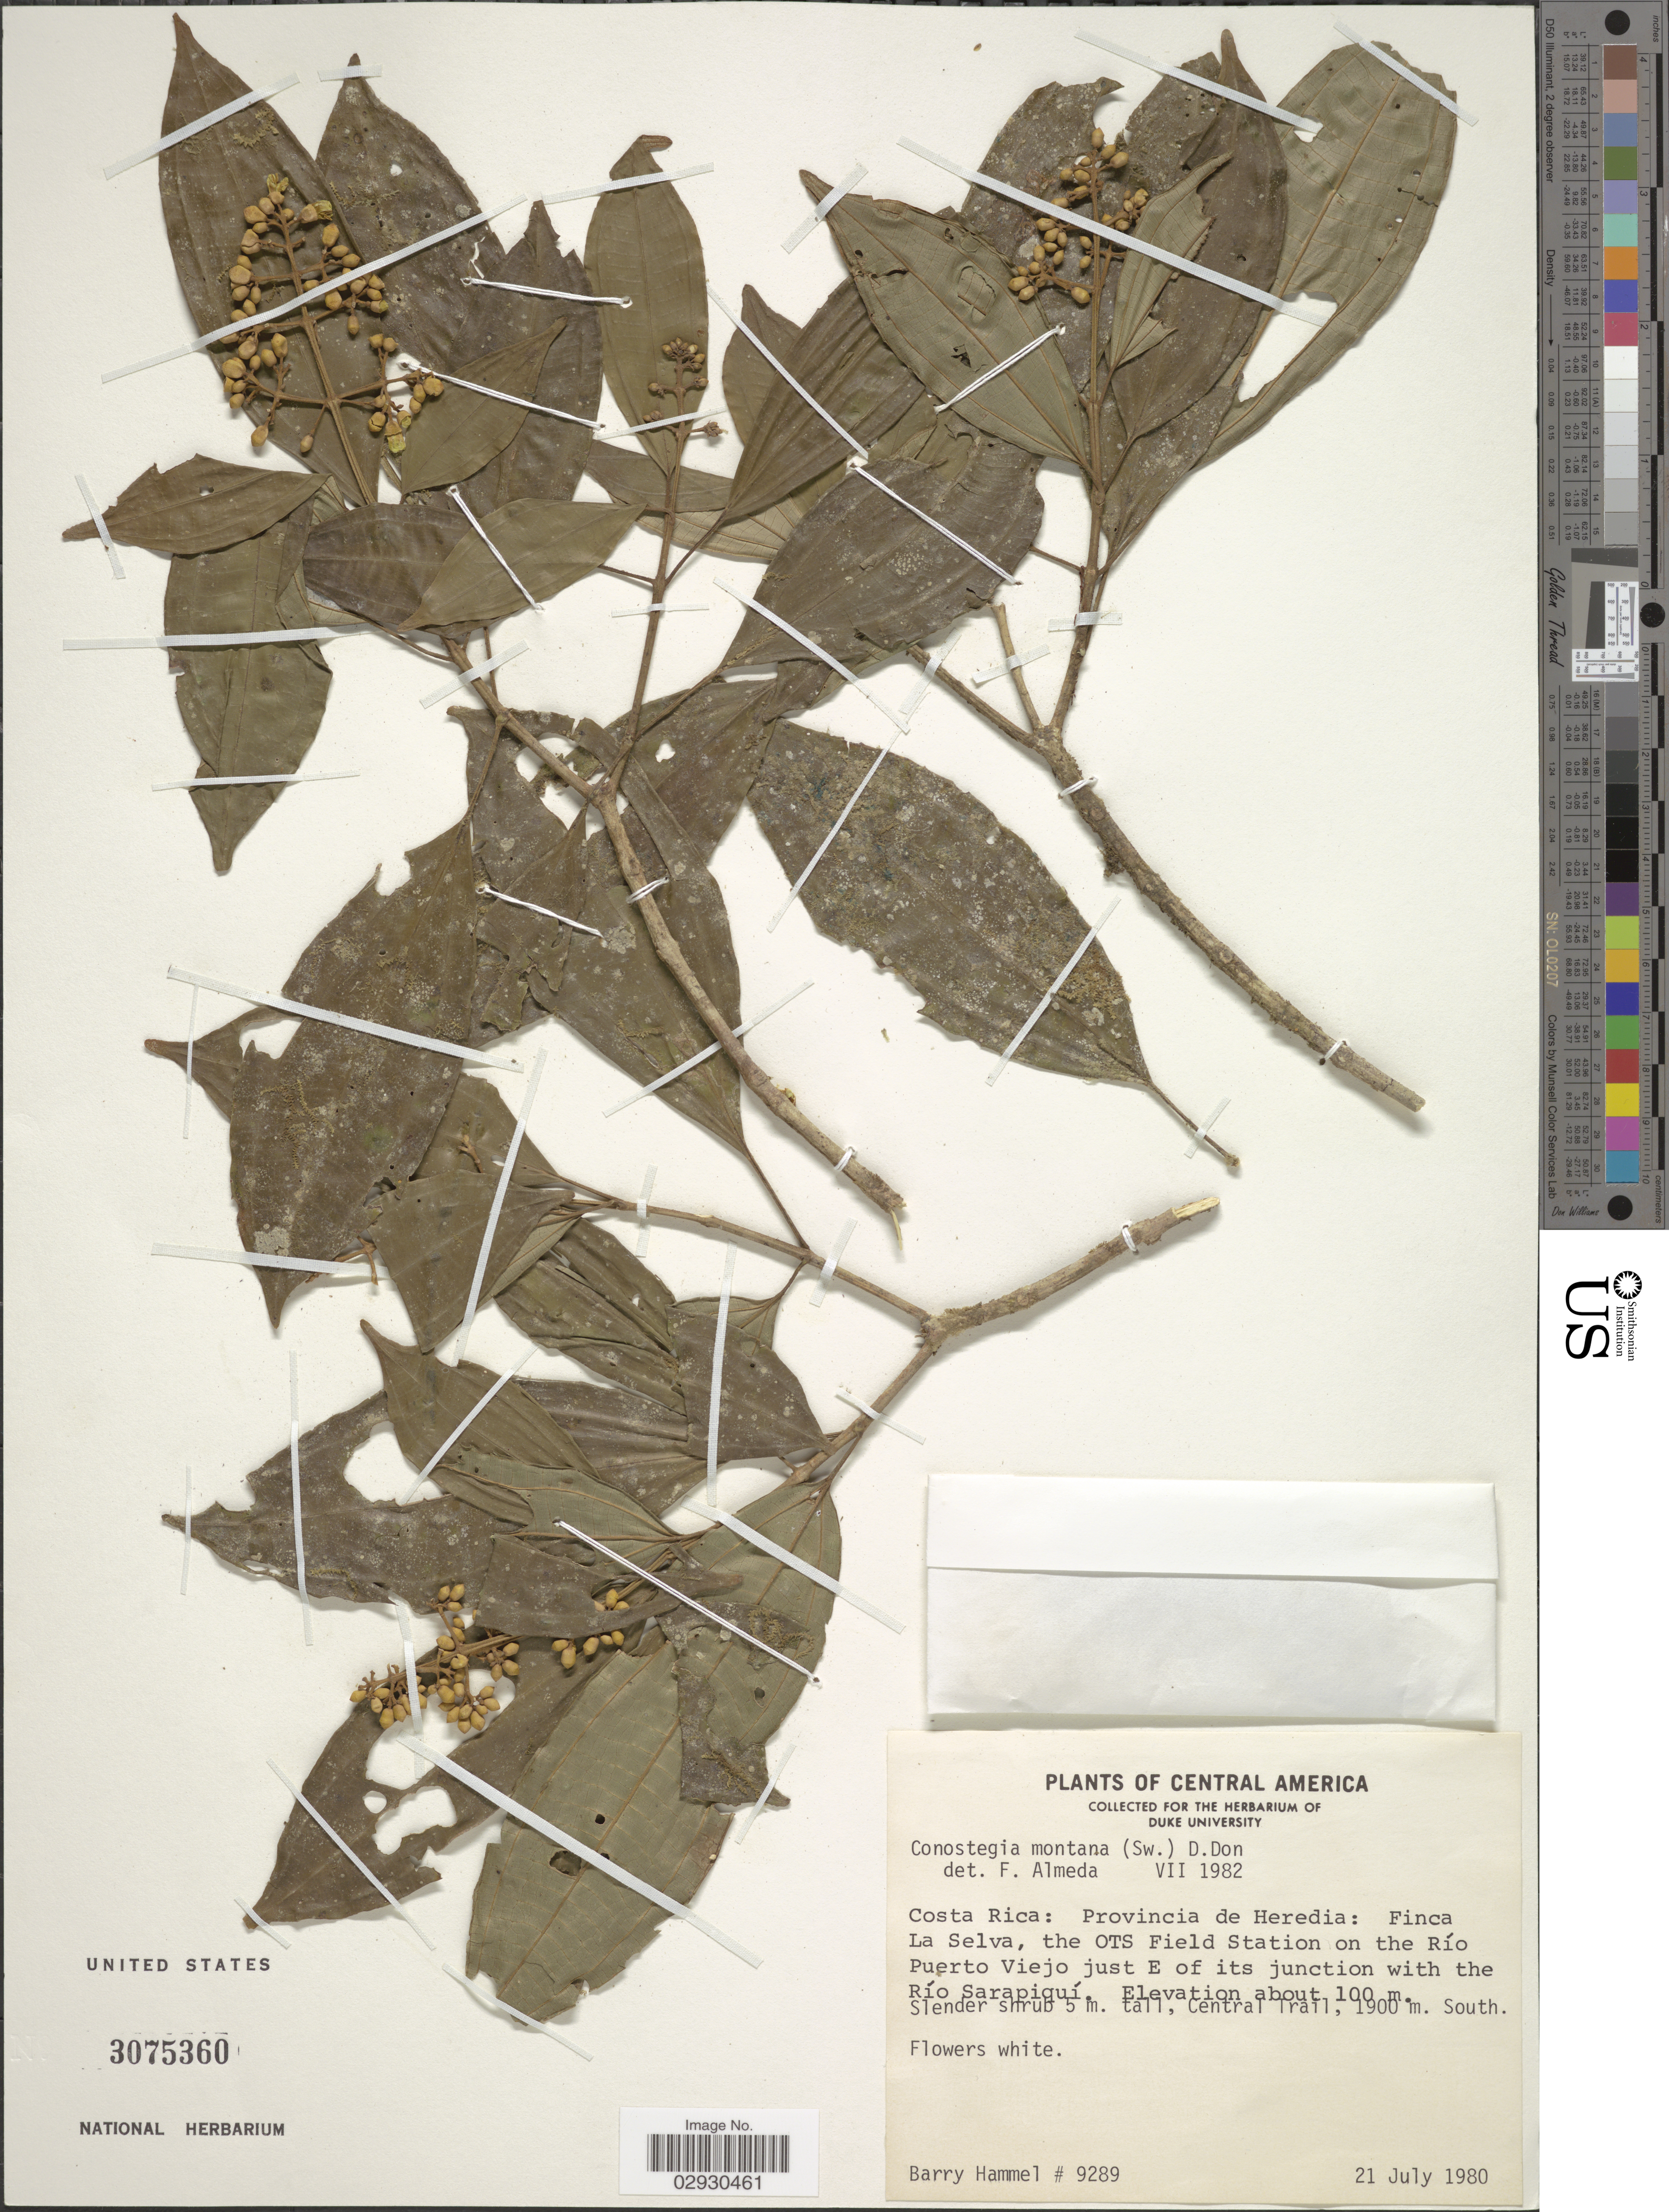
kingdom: Plantae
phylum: Tracheophyta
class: Magnoliopsida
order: Myrtales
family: Melastomataceae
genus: Conostegia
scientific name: Conostegia montana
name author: (Sw.) D. Don ex DC.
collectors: B. Hammel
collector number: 9289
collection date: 1980-07-21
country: Costa Rica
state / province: Heredia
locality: Finca La Selva, the OTS Field Station on the Río Puerto Viejo just E of its junction with the Río Sarapiquí, Central trail, South.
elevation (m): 100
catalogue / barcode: US 3075360